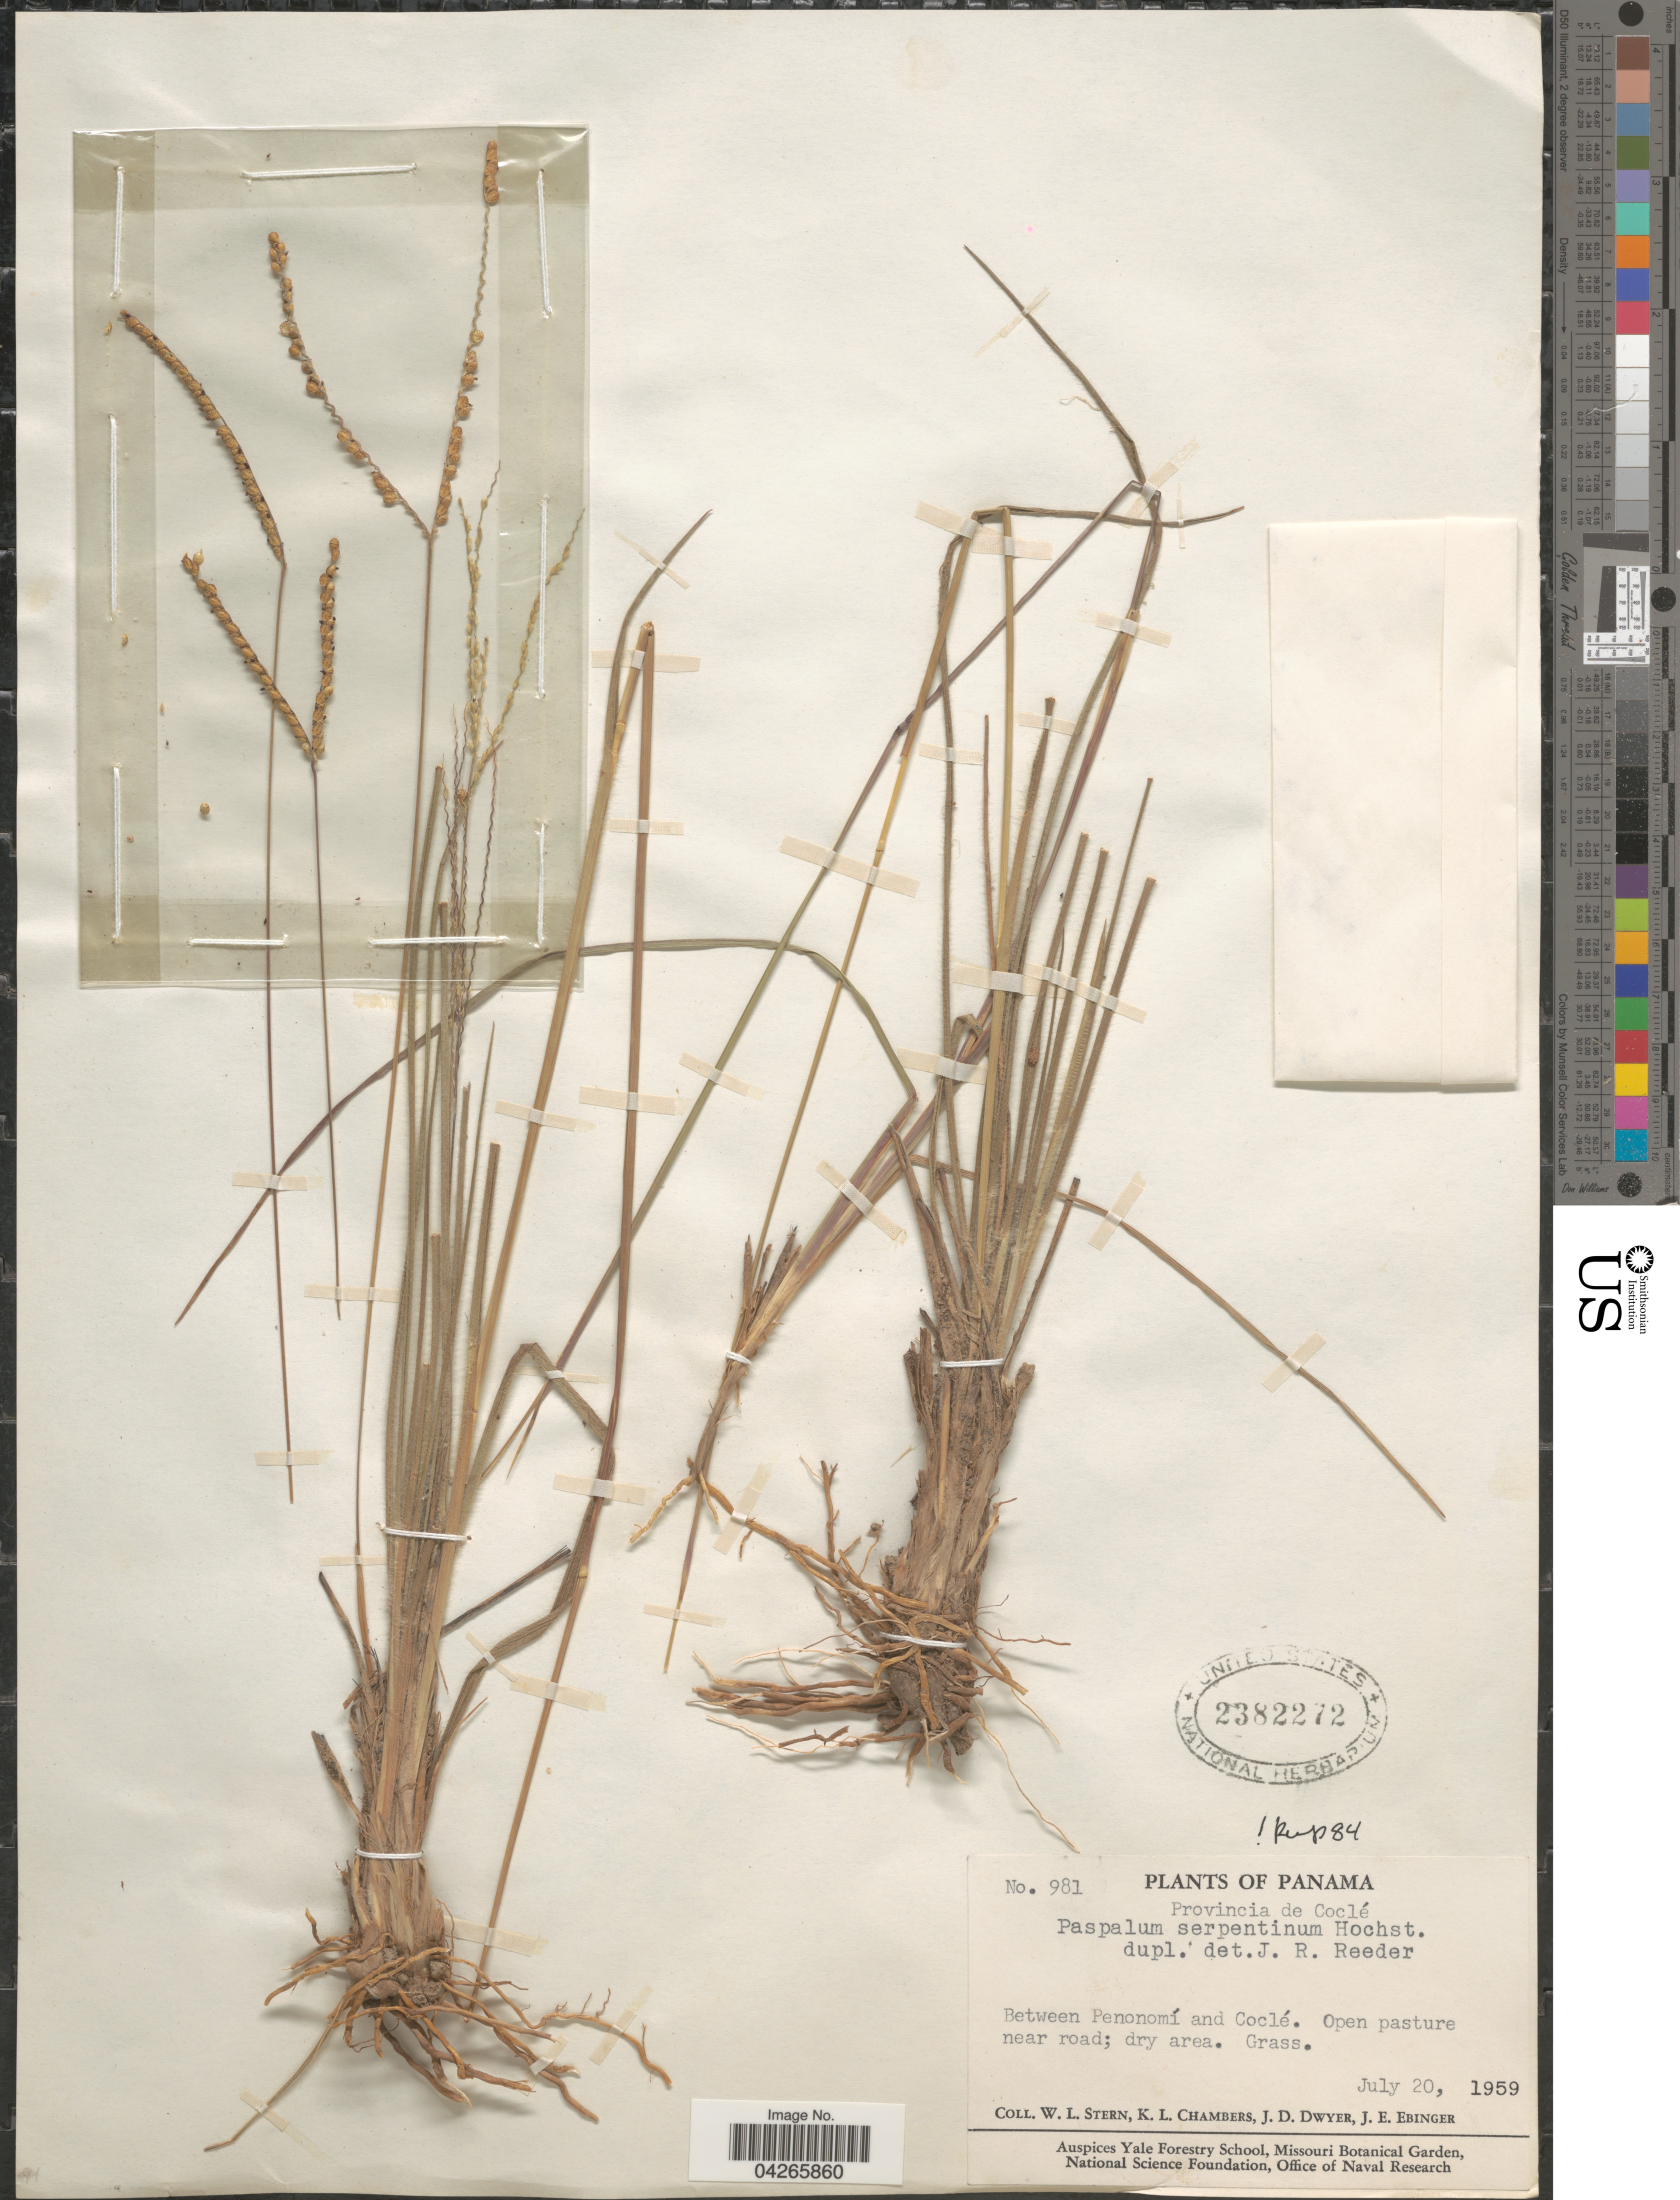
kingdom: Plantae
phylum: Tracheophyta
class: Liliopsida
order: Poales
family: Poaceae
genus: Paspalum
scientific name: Paspalum serpentinum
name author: Hochst. ex Steud.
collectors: W. L. Stern, K. Chambers, J. D. Dwyer & J. Ebinger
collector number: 981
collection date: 1959-07-20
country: Panama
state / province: Cocle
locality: Between Penonomí and Coclé. Open pasture near road.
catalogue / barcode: US 2382272